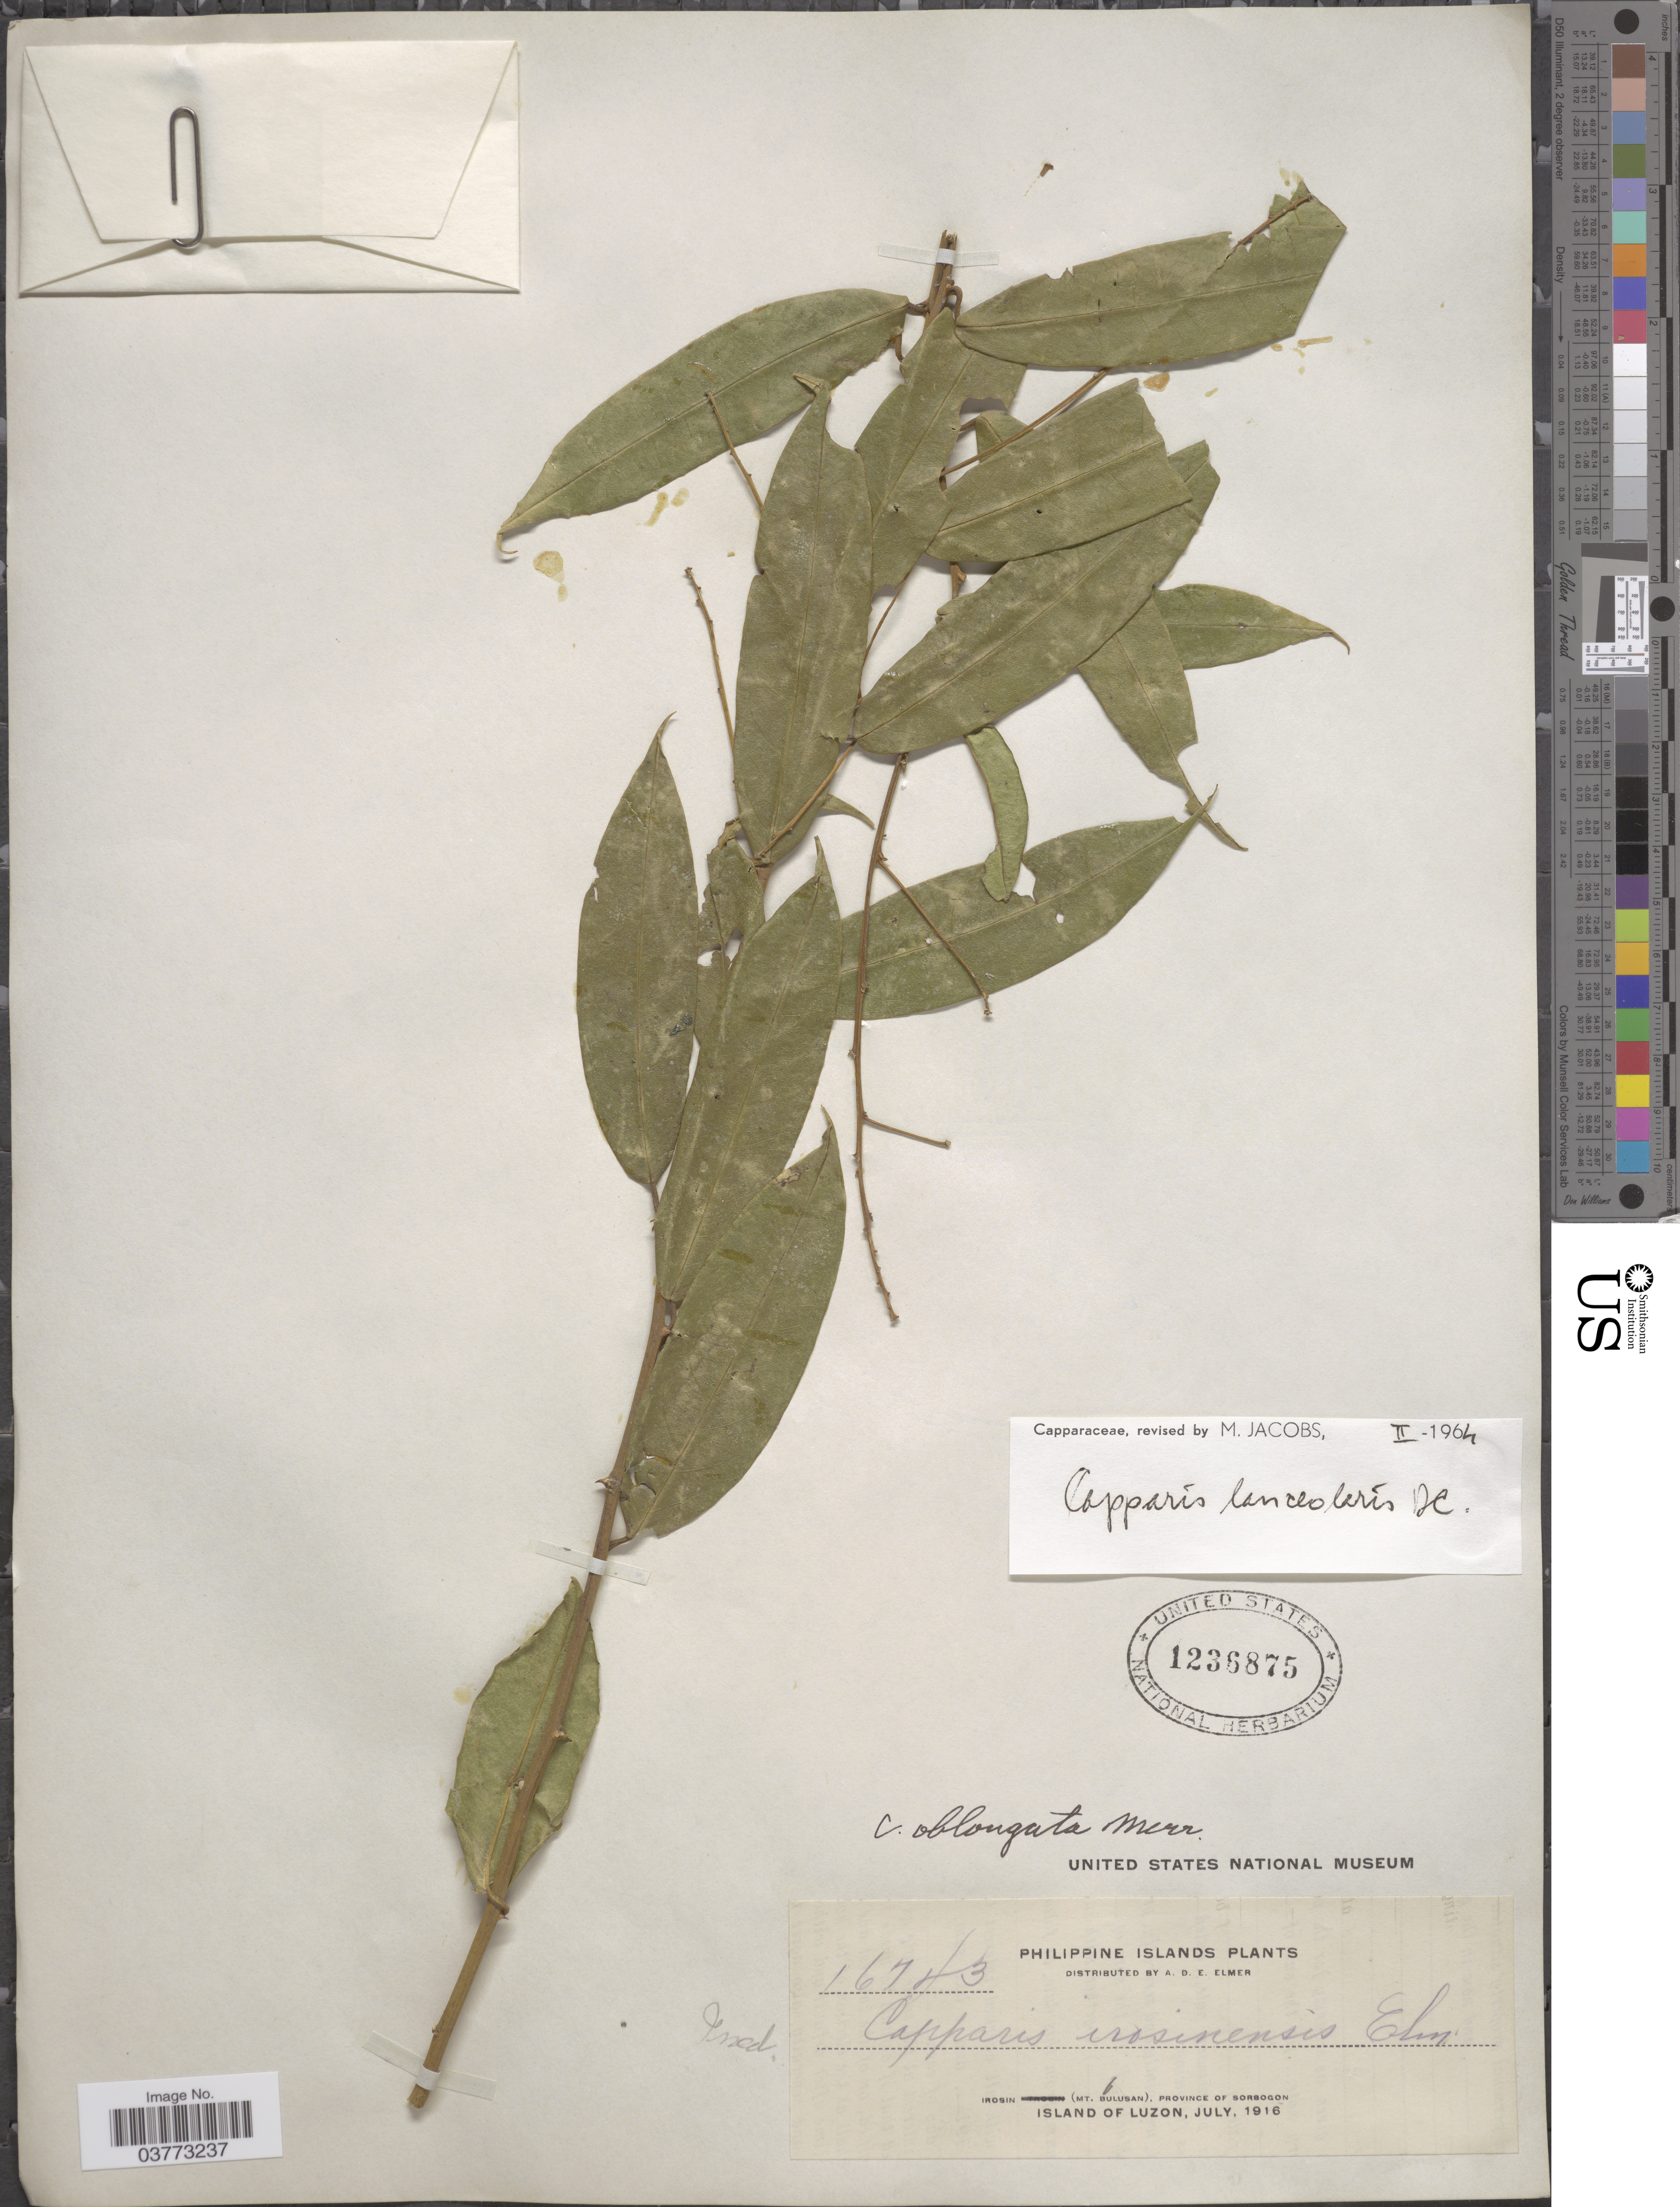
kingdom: Plantae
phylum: Tracheophyta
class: Magnoliopsida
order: Brassicales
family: Capparaceae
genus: Capparis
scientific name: Capparis lanceolaris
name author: DC.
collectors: A. D. E. Elmer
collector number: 16743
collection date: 1916-07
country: Philippines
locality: Philippine Islands. Irosin (Mt. Bulusan), Province of Sorsogon. Island of Luzon.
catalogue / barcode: US 1236875